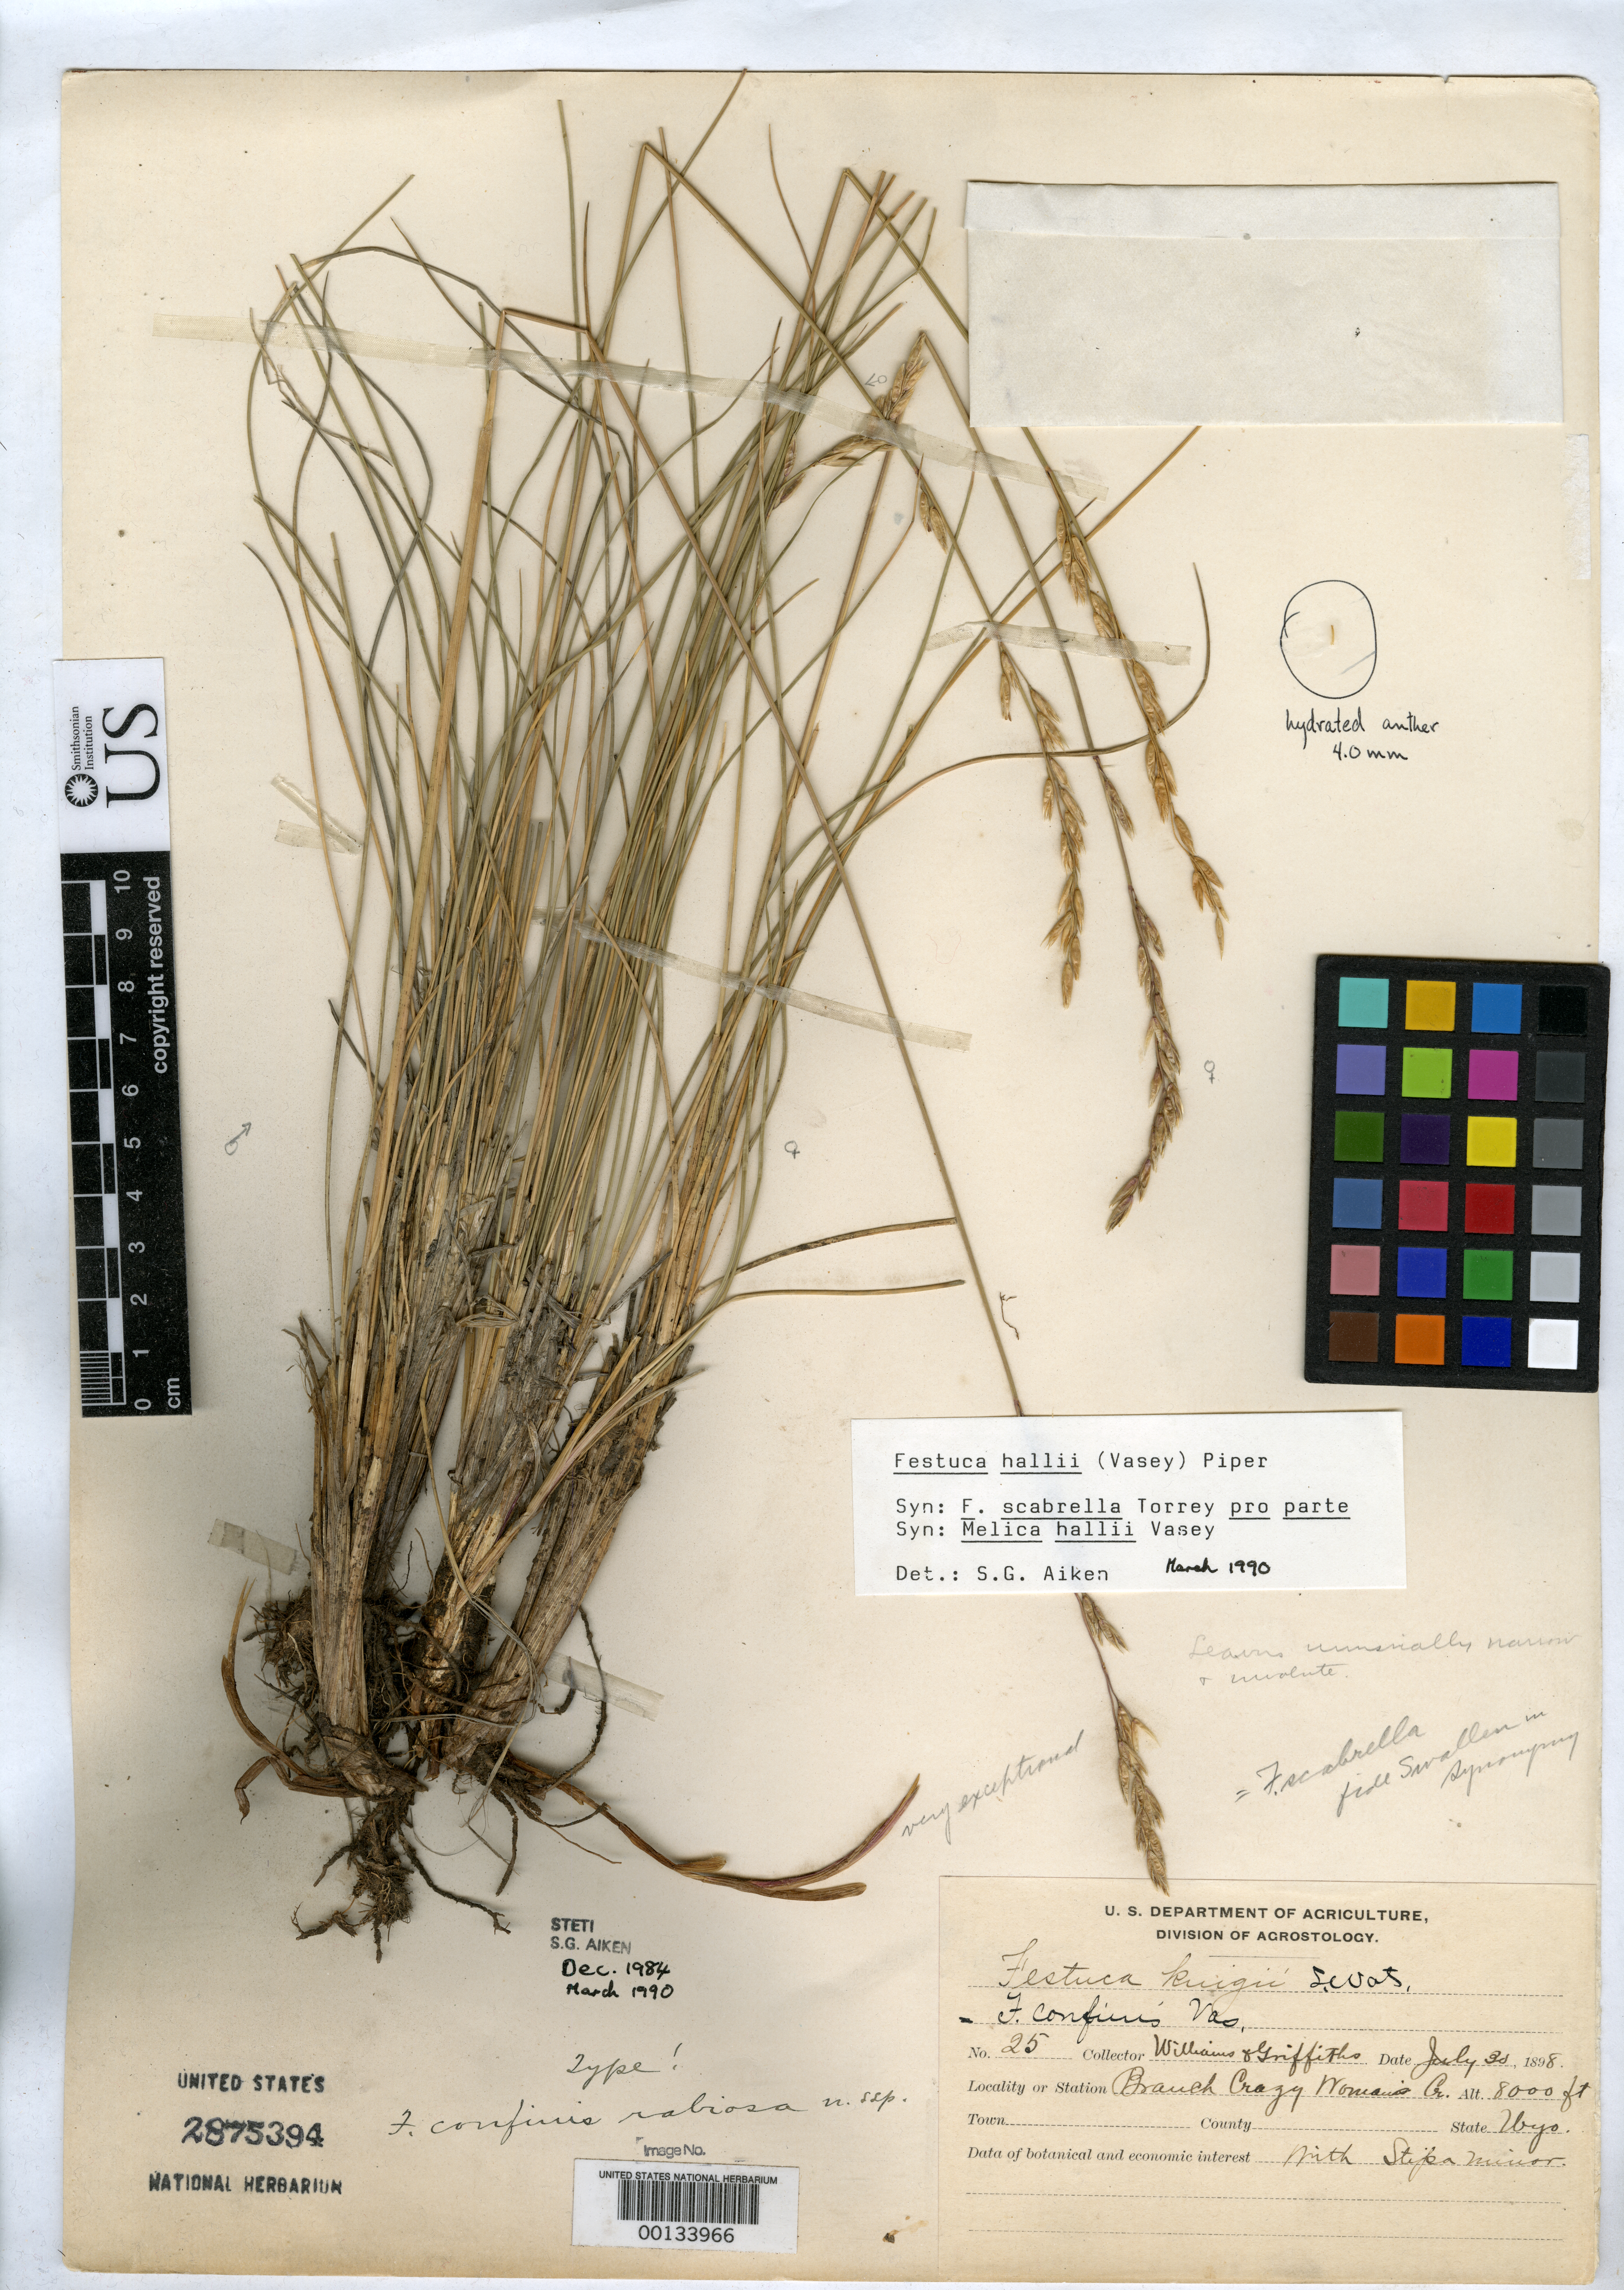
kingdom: Plantae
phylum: Tracheophyta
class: Liliopsida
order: Poales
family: Poaceae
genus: Festuca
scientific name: Festuca confinis subsp. rabiosa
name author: Piper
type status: Holotype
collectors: T. Williams & D. Griffiths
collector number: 25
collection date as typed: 30 Jul 1898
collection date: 1898-07-30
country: United States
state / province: Wyoming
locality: Branch of Crazy Woman's Creek; alt. 8000 ft.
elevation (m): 2438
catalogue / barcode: US 2875394